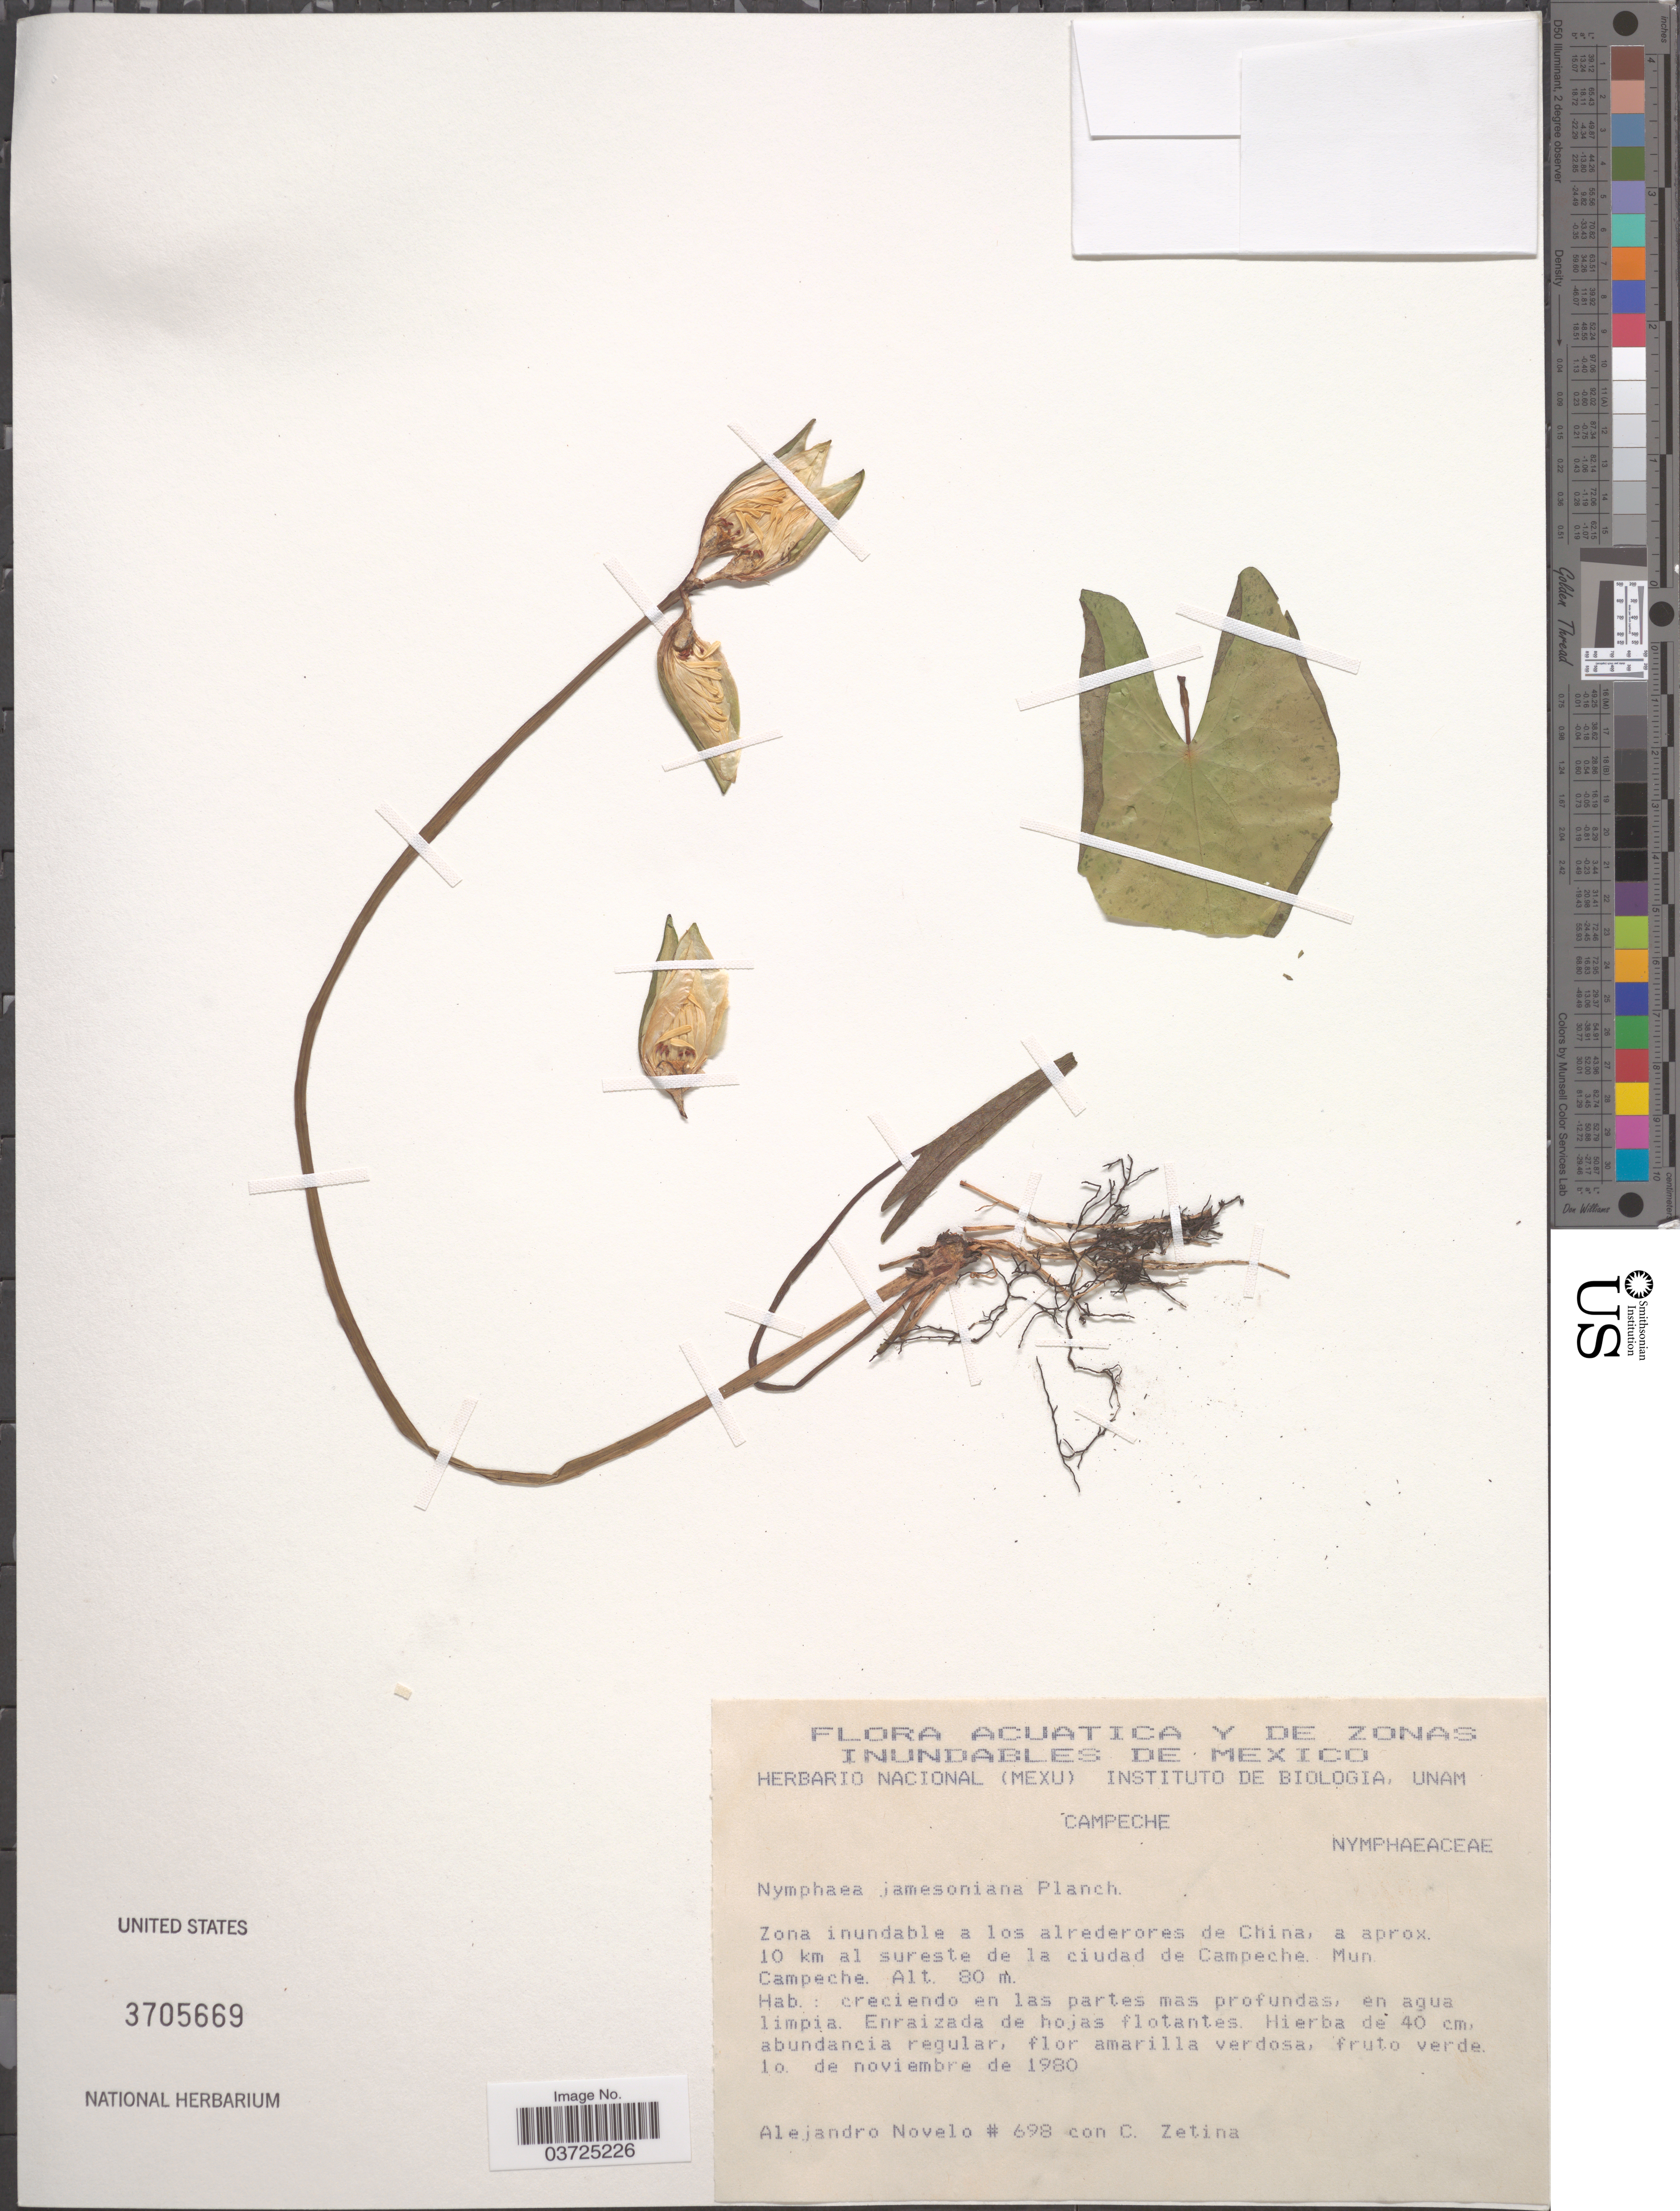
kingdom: Plantae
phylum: Tracheophyta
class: Magnoliopsida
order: Nymphaeales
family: Nymphaeaceae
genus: Nymphaea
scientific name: Nymphaea ampla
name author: (Salisb.) DC.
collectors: A. Novelo & C. Zetina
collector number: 698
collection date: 1980-11-10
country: Mexico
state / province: Campeche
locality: Acuatica y de Zonas Inundables de Mexico. Zona inundable a los alrededores de China, a aprox. 10 km al sureste de la ciudad de Campeche. Mun. Campeche.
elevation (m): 80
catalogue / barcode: US 3705669